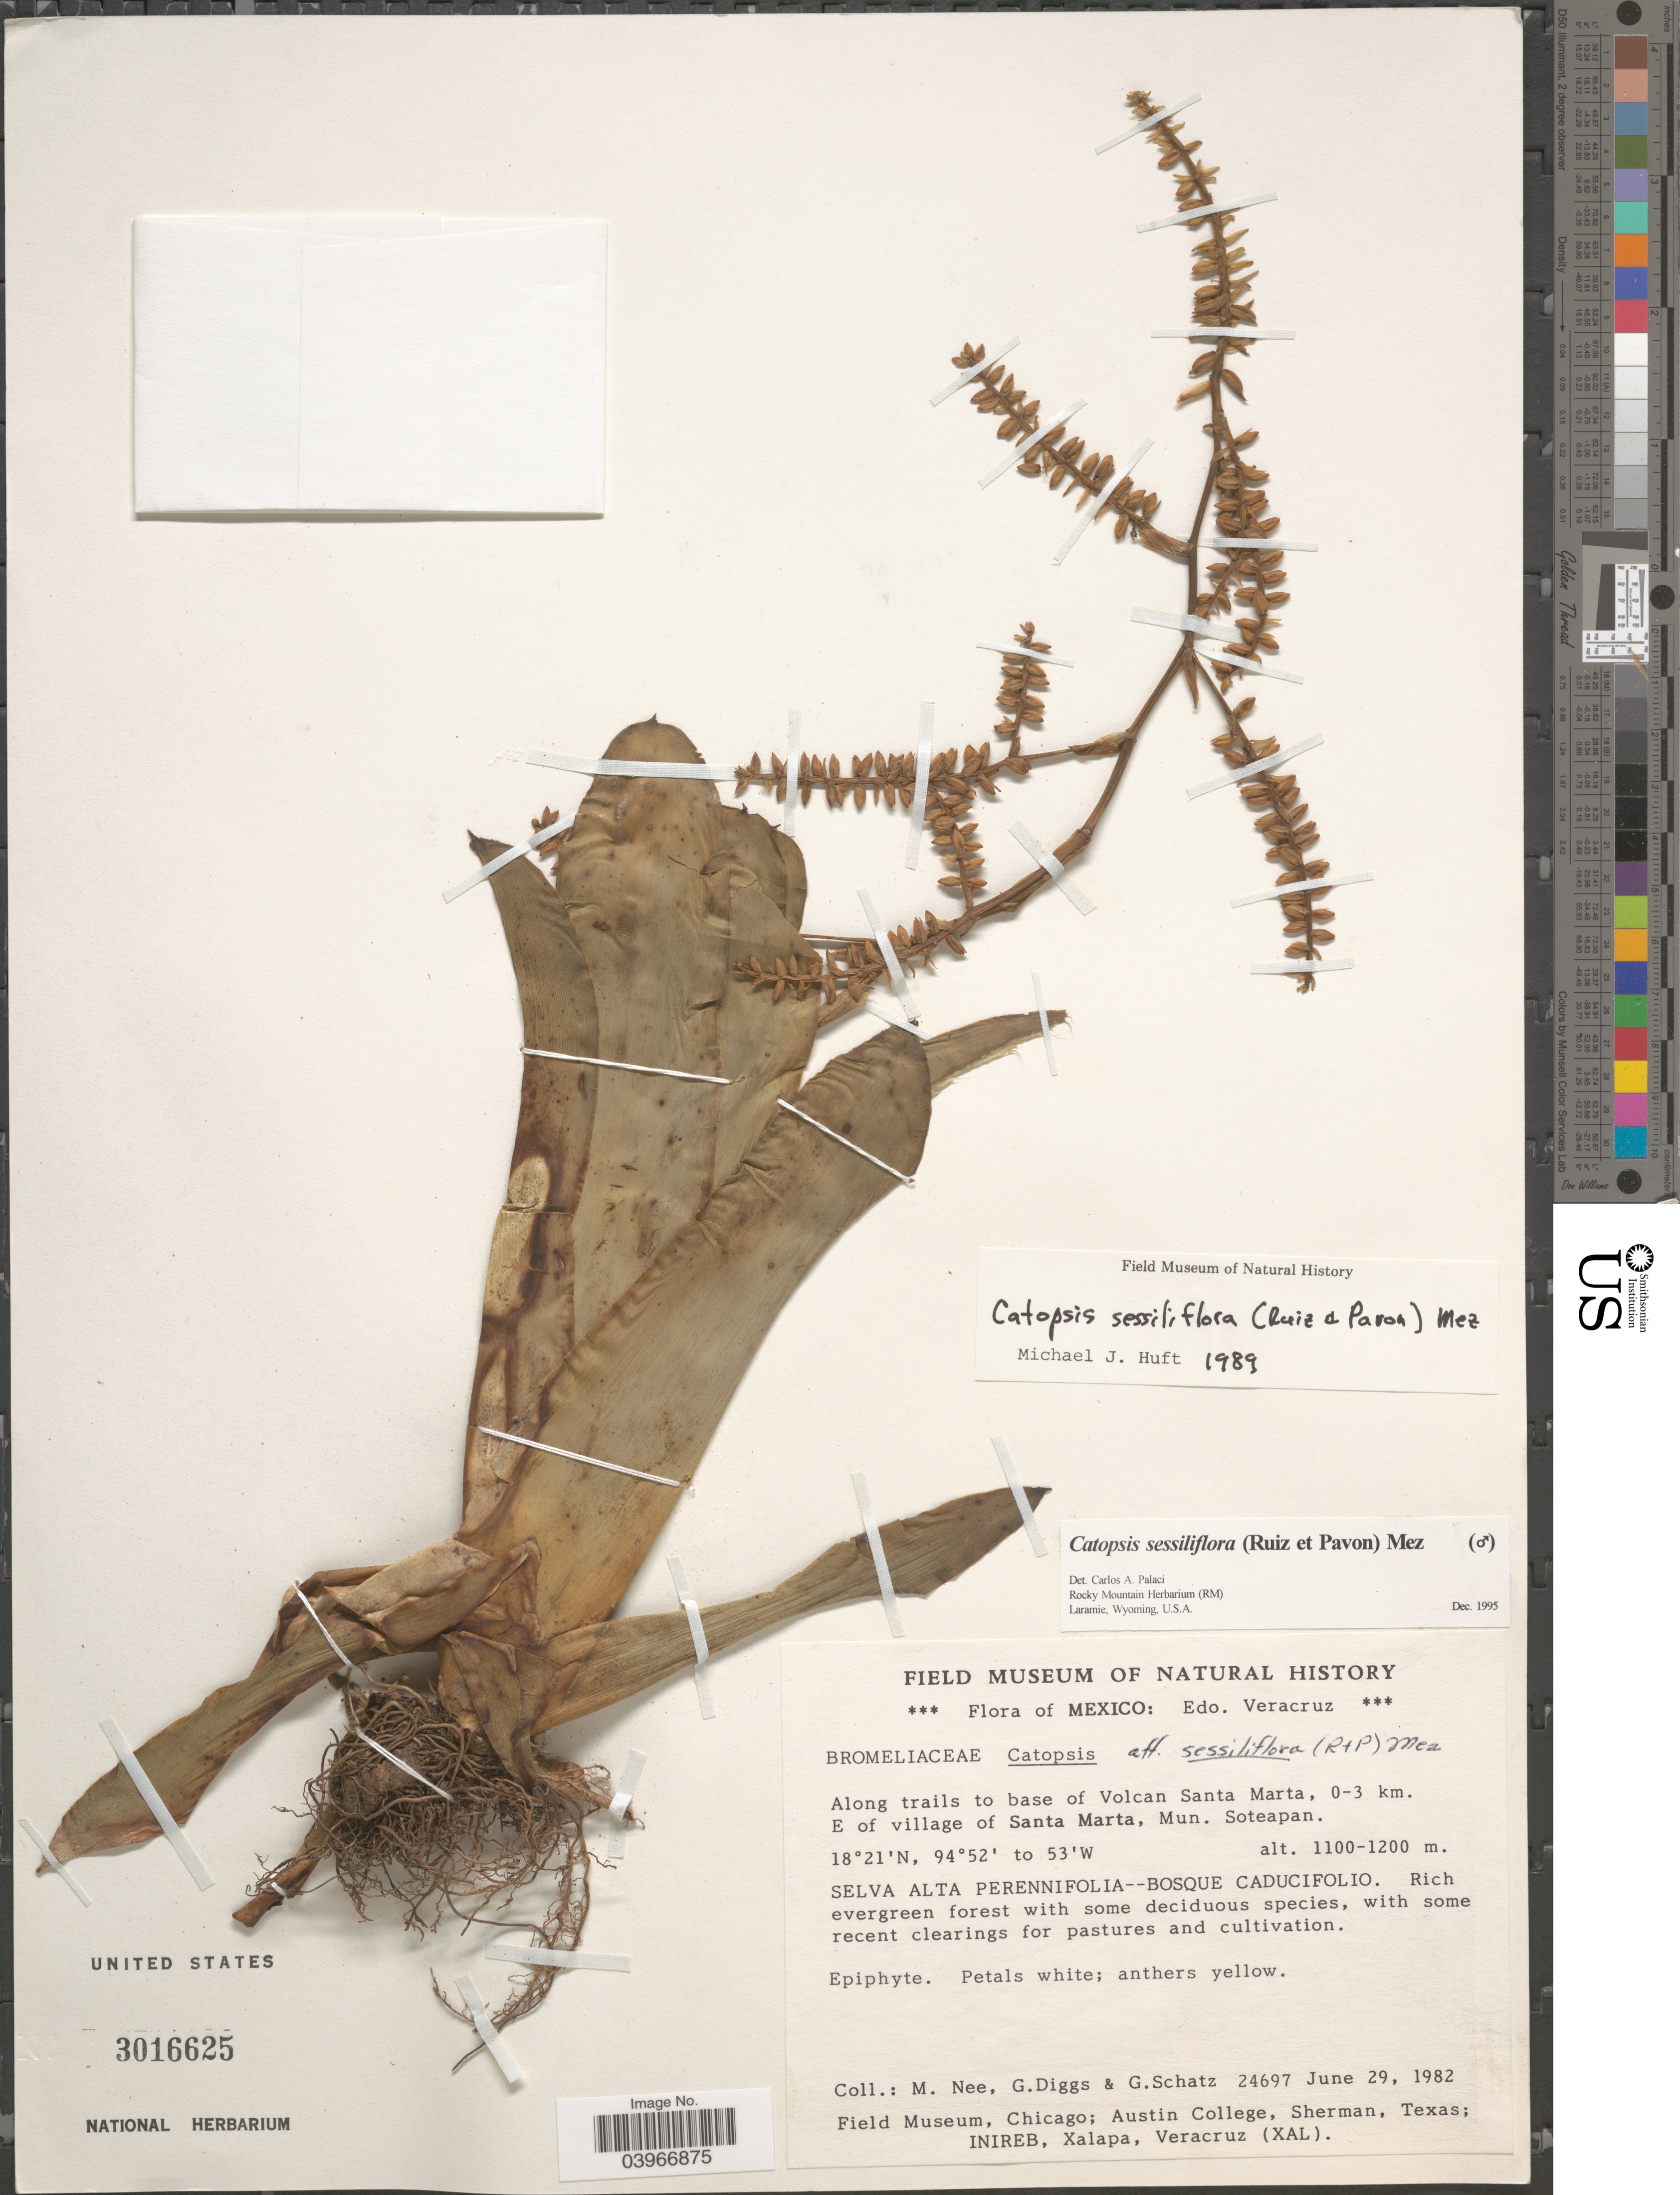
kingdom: Plantae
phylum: Tracheophyta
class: Liliopsida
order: Poales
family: Bromeliaceae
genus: Catopsis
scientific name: Catopsis sessiliflora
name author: (Ruiz & Pav.) Mez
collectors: M. Nee, G. Diggs & G. C. Schatz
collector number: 24697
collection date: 1982-06-29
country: Mexico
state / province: Veracruz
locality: Edo. Veracruz. Along trails to base of Volcan Santa Marta, 0-3 km. E of village of Santa Marta, Mun. Soteapan.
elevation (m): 1100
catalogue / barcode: US 3016625